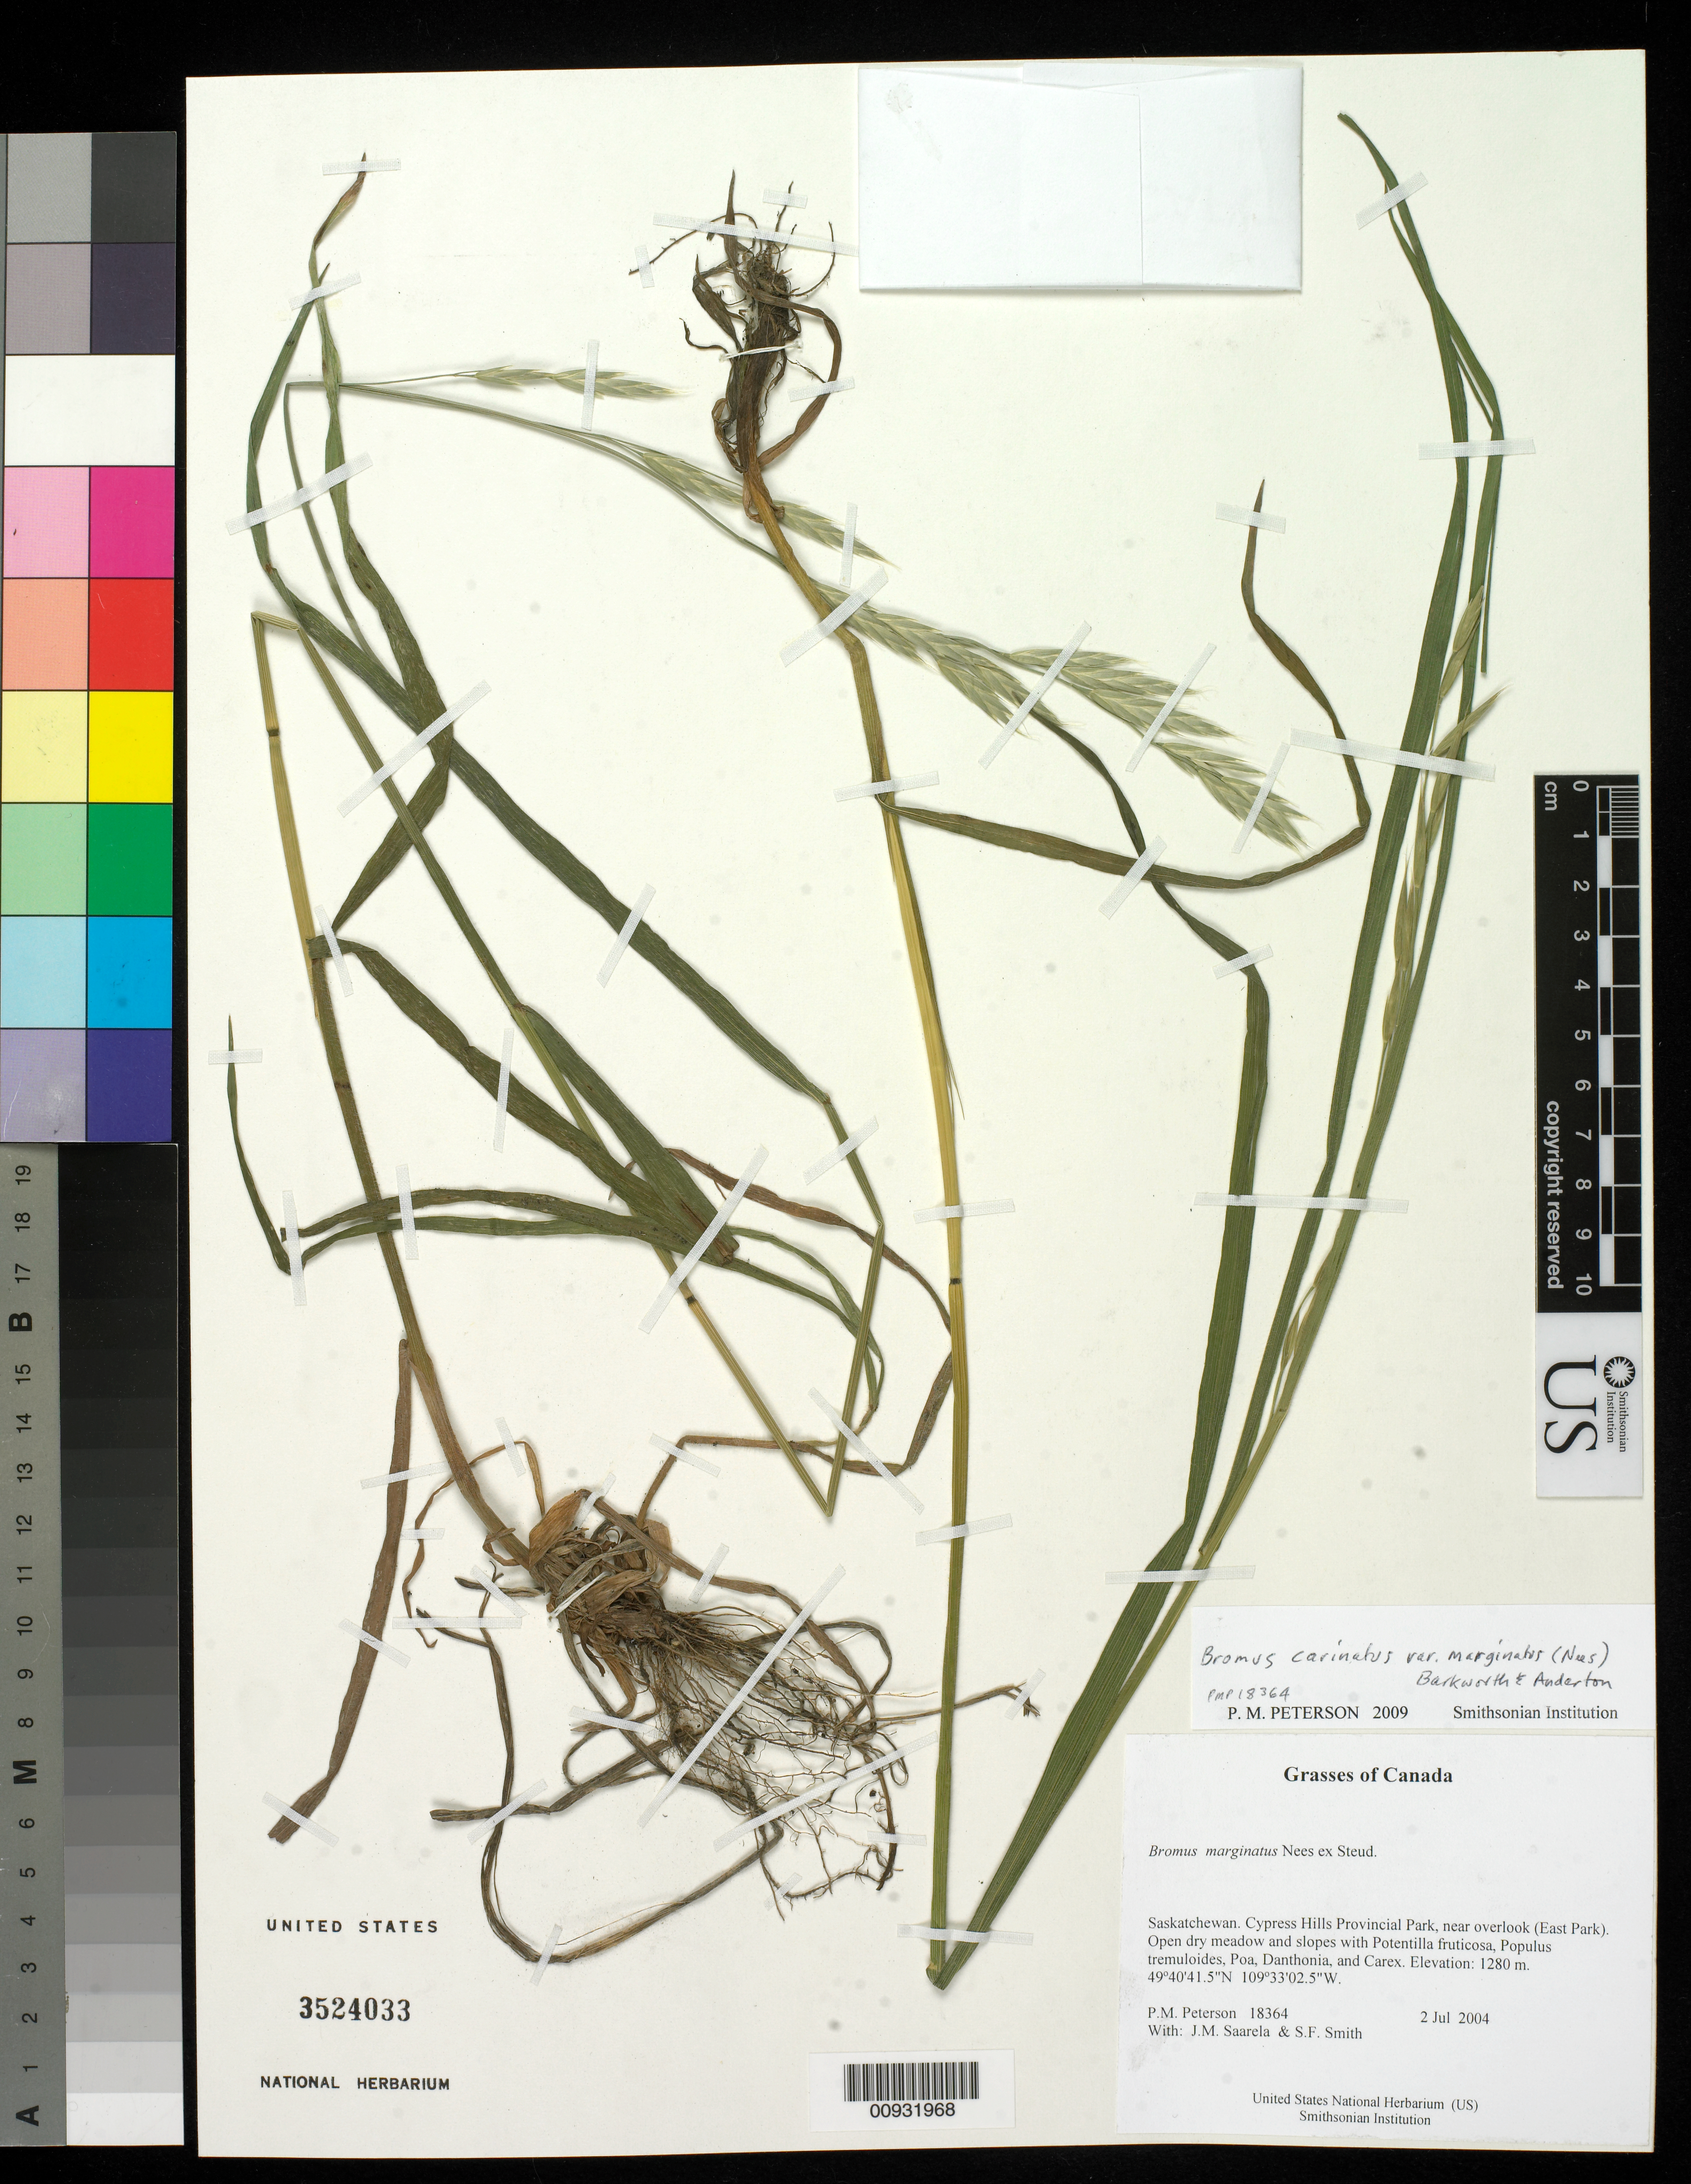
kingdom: Plantae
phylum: Tracheophyta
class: Liliopsida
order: Poales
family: Poaceae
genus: Bromus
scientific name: Bromus carinatus var. marginatus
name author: (Nees ex Steud.) Barkworth & Anderton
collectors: P. M. Peterson, J. Saarela & S.F. Smith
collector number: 18364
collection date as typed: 02 Jul 2004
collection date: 2004-07-02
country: Canada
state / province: Saskatchewan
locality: Cypress Hills Provincial Park, near overlook (East Park). Open dry meadow and slopes with Potentilla fruticosa, Populus tremuloides, Poa, Danthonia, and Carex.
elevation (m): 1280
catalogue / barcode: US 3524033